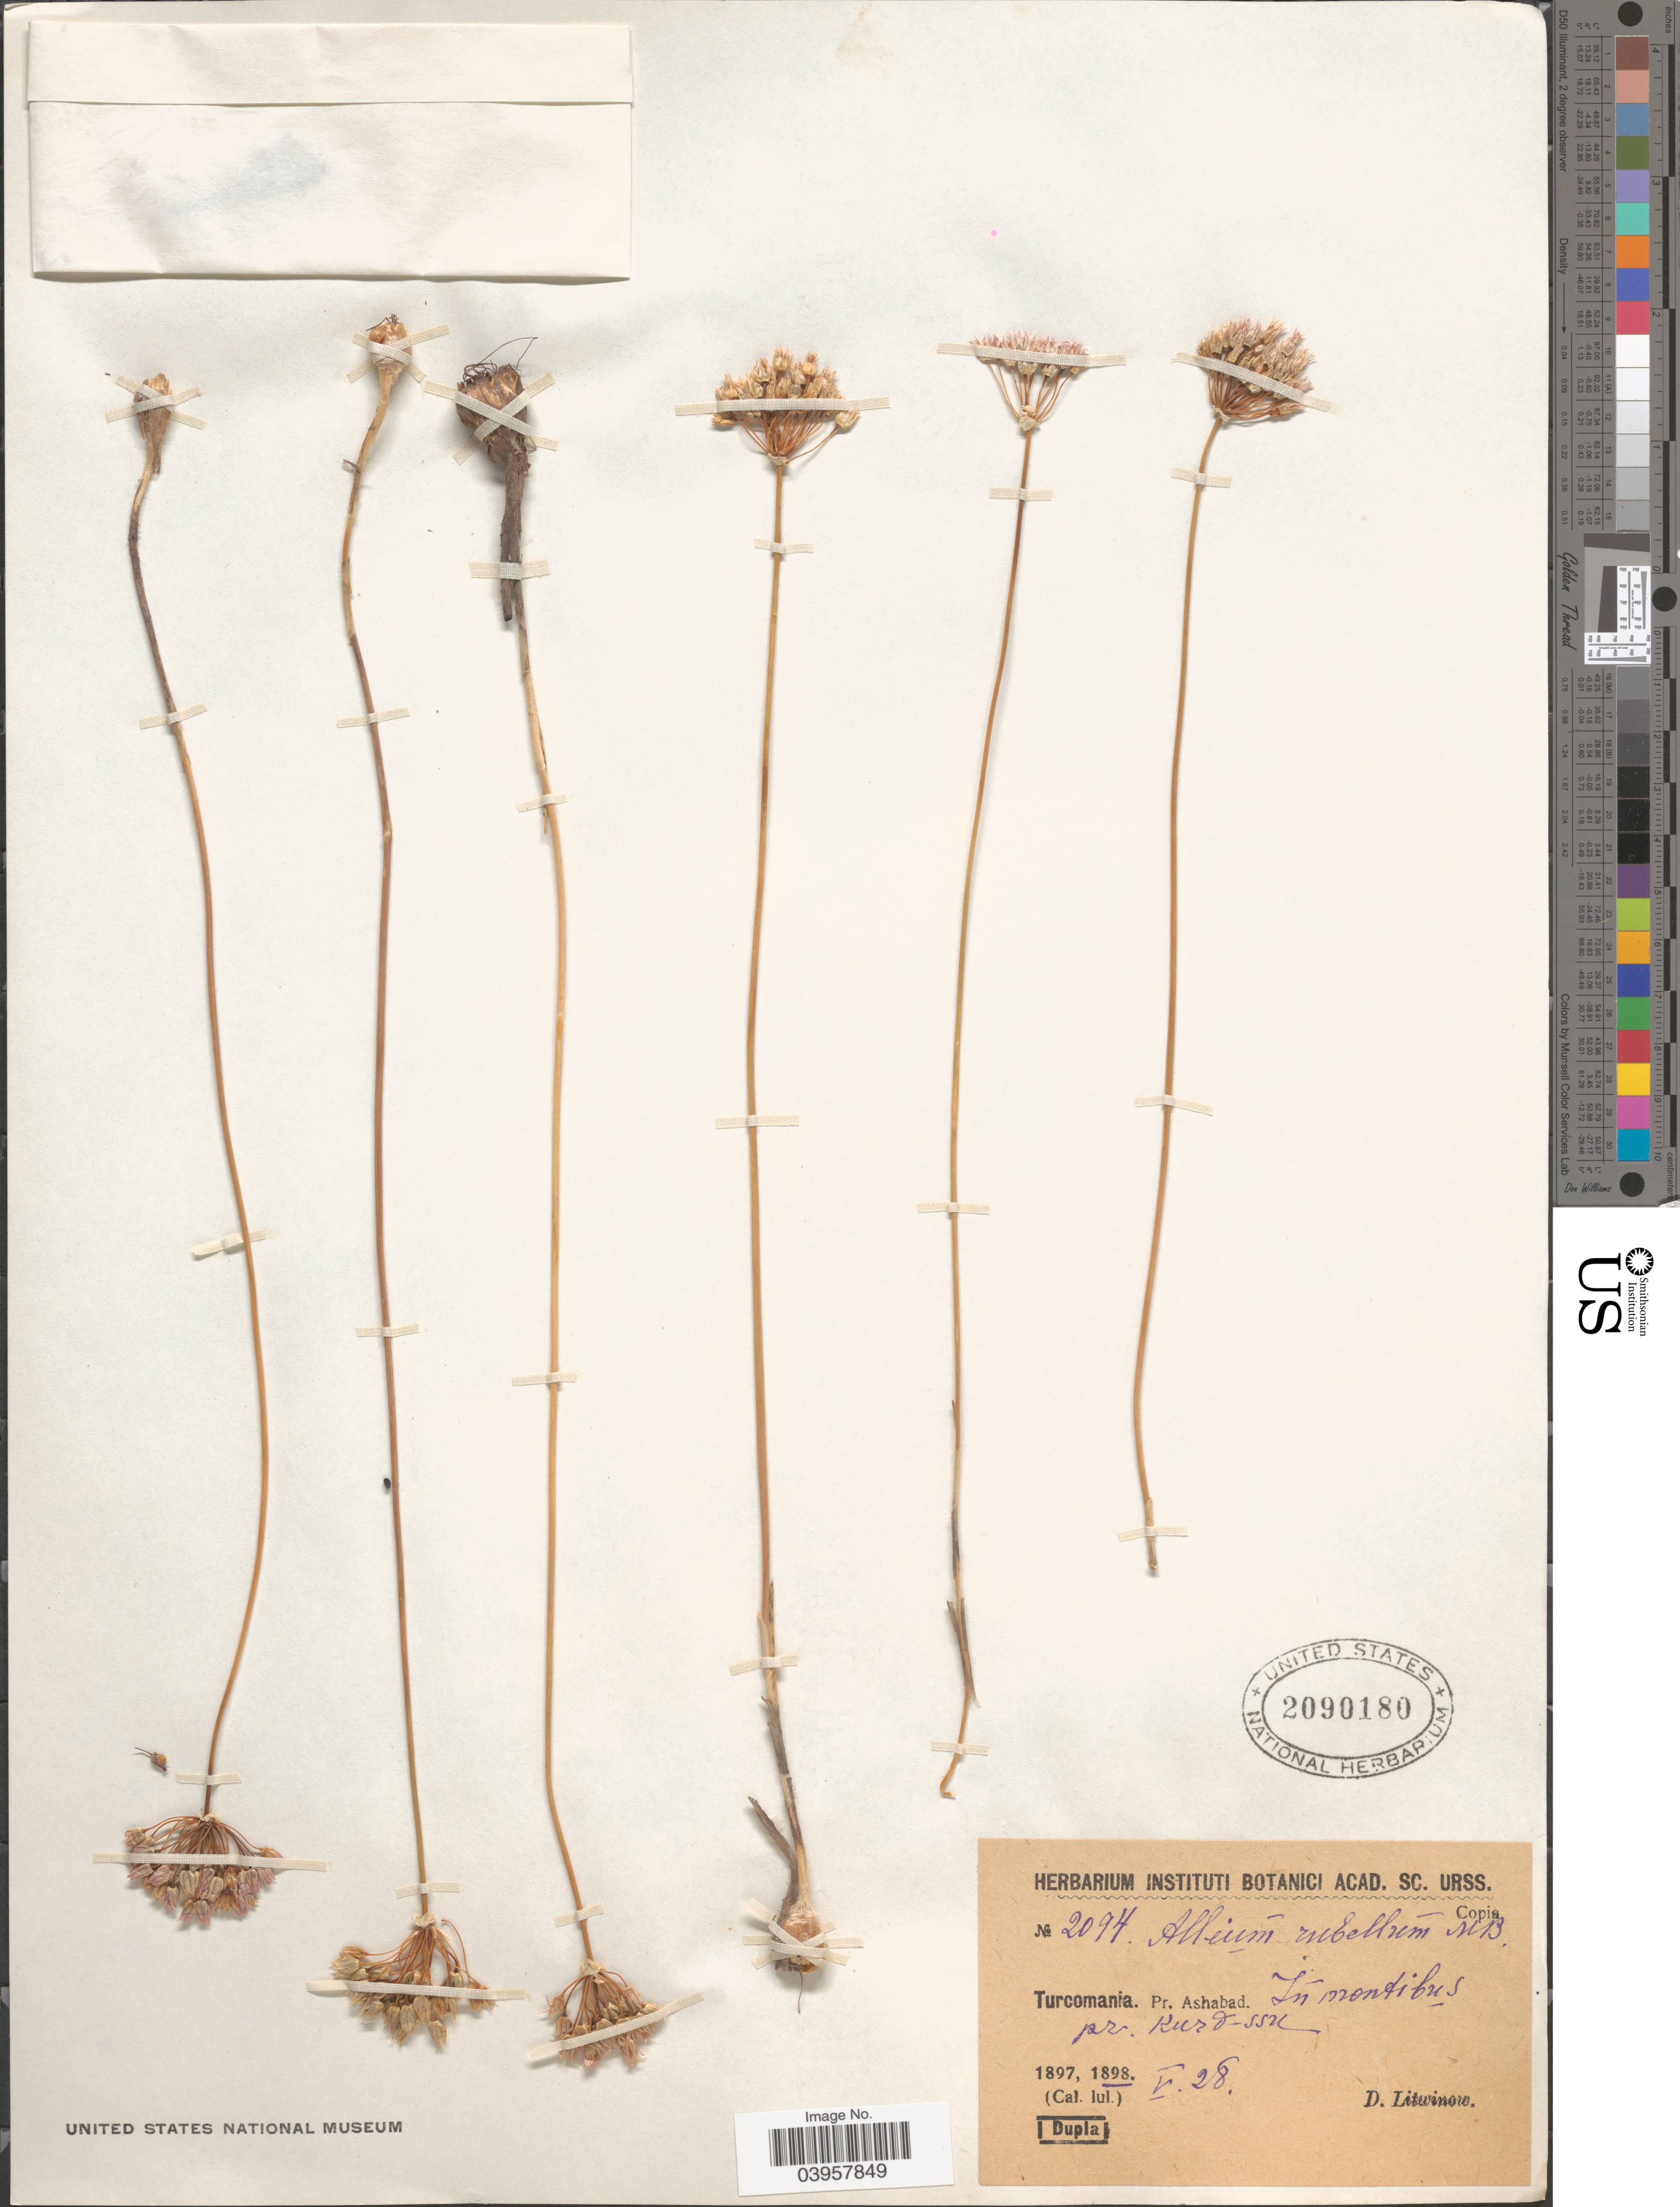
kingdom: Plantae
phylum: Tracheophyta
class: Liliopsida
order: Asparagales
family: Amaryllidaceae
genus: Allium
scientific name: Allium rubellum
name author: M. Bieb.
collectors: D. Litwinow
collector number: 2094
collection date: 1898-05-28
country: Turkmenistan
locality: Turcomania. Pr. Ashabad. In montibus pr. Kurd-ssu.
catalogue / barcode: US 2090180